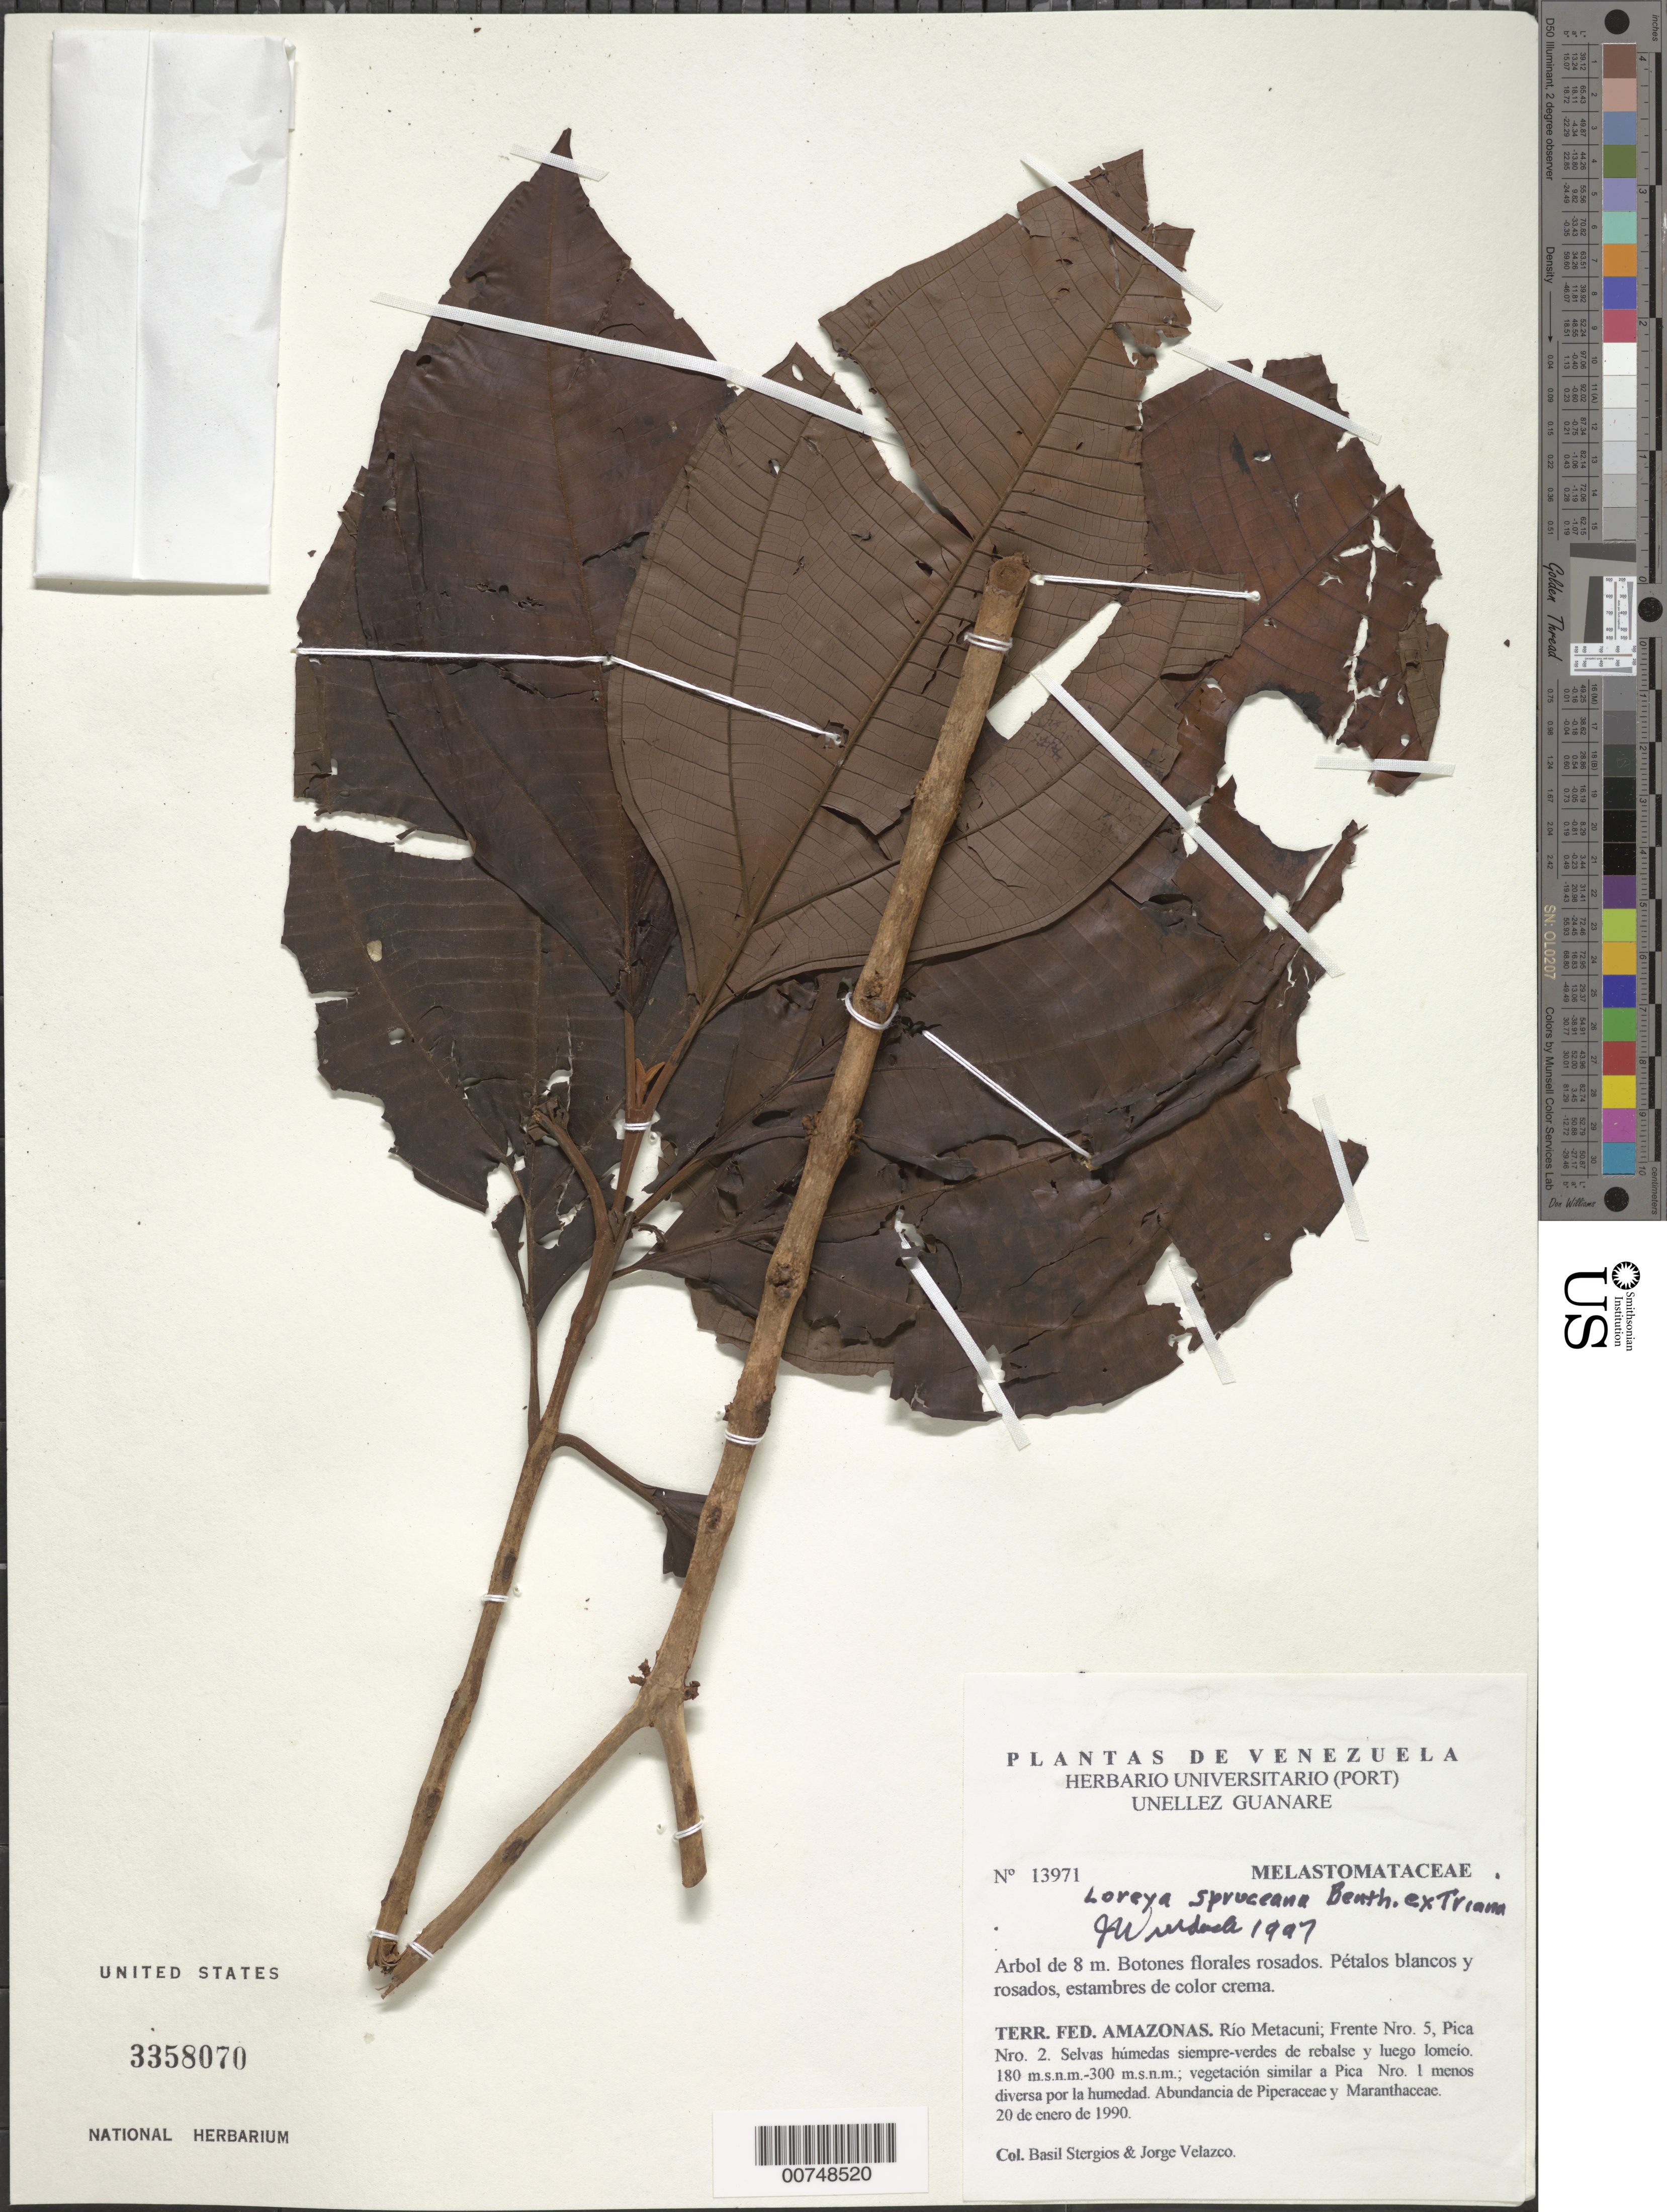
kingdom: Plantae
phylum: Tracheophyta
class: Magnoliopsida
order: Myrtales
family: Melastomataceae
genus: Bellucia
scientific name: Bellucia spruceana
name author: (Triana) J.F. Macbr.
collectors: B. G. Stergios & J. Velazco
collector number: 13971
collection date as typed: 20-Jan-90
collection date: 1990-01-20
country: Venezuela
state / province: Amazonas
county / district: Alto Orinoco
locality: Río Metacuni; Frente No. 5, Pica No. 2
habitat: Selvas húmedas siempre-verdes de rebalse y luego lomeio; vegetación similar a Pica no 1 menos diversa por la húmedad; abundancia de Piperac. y Maranth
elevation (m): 180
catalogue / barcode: US 3358070